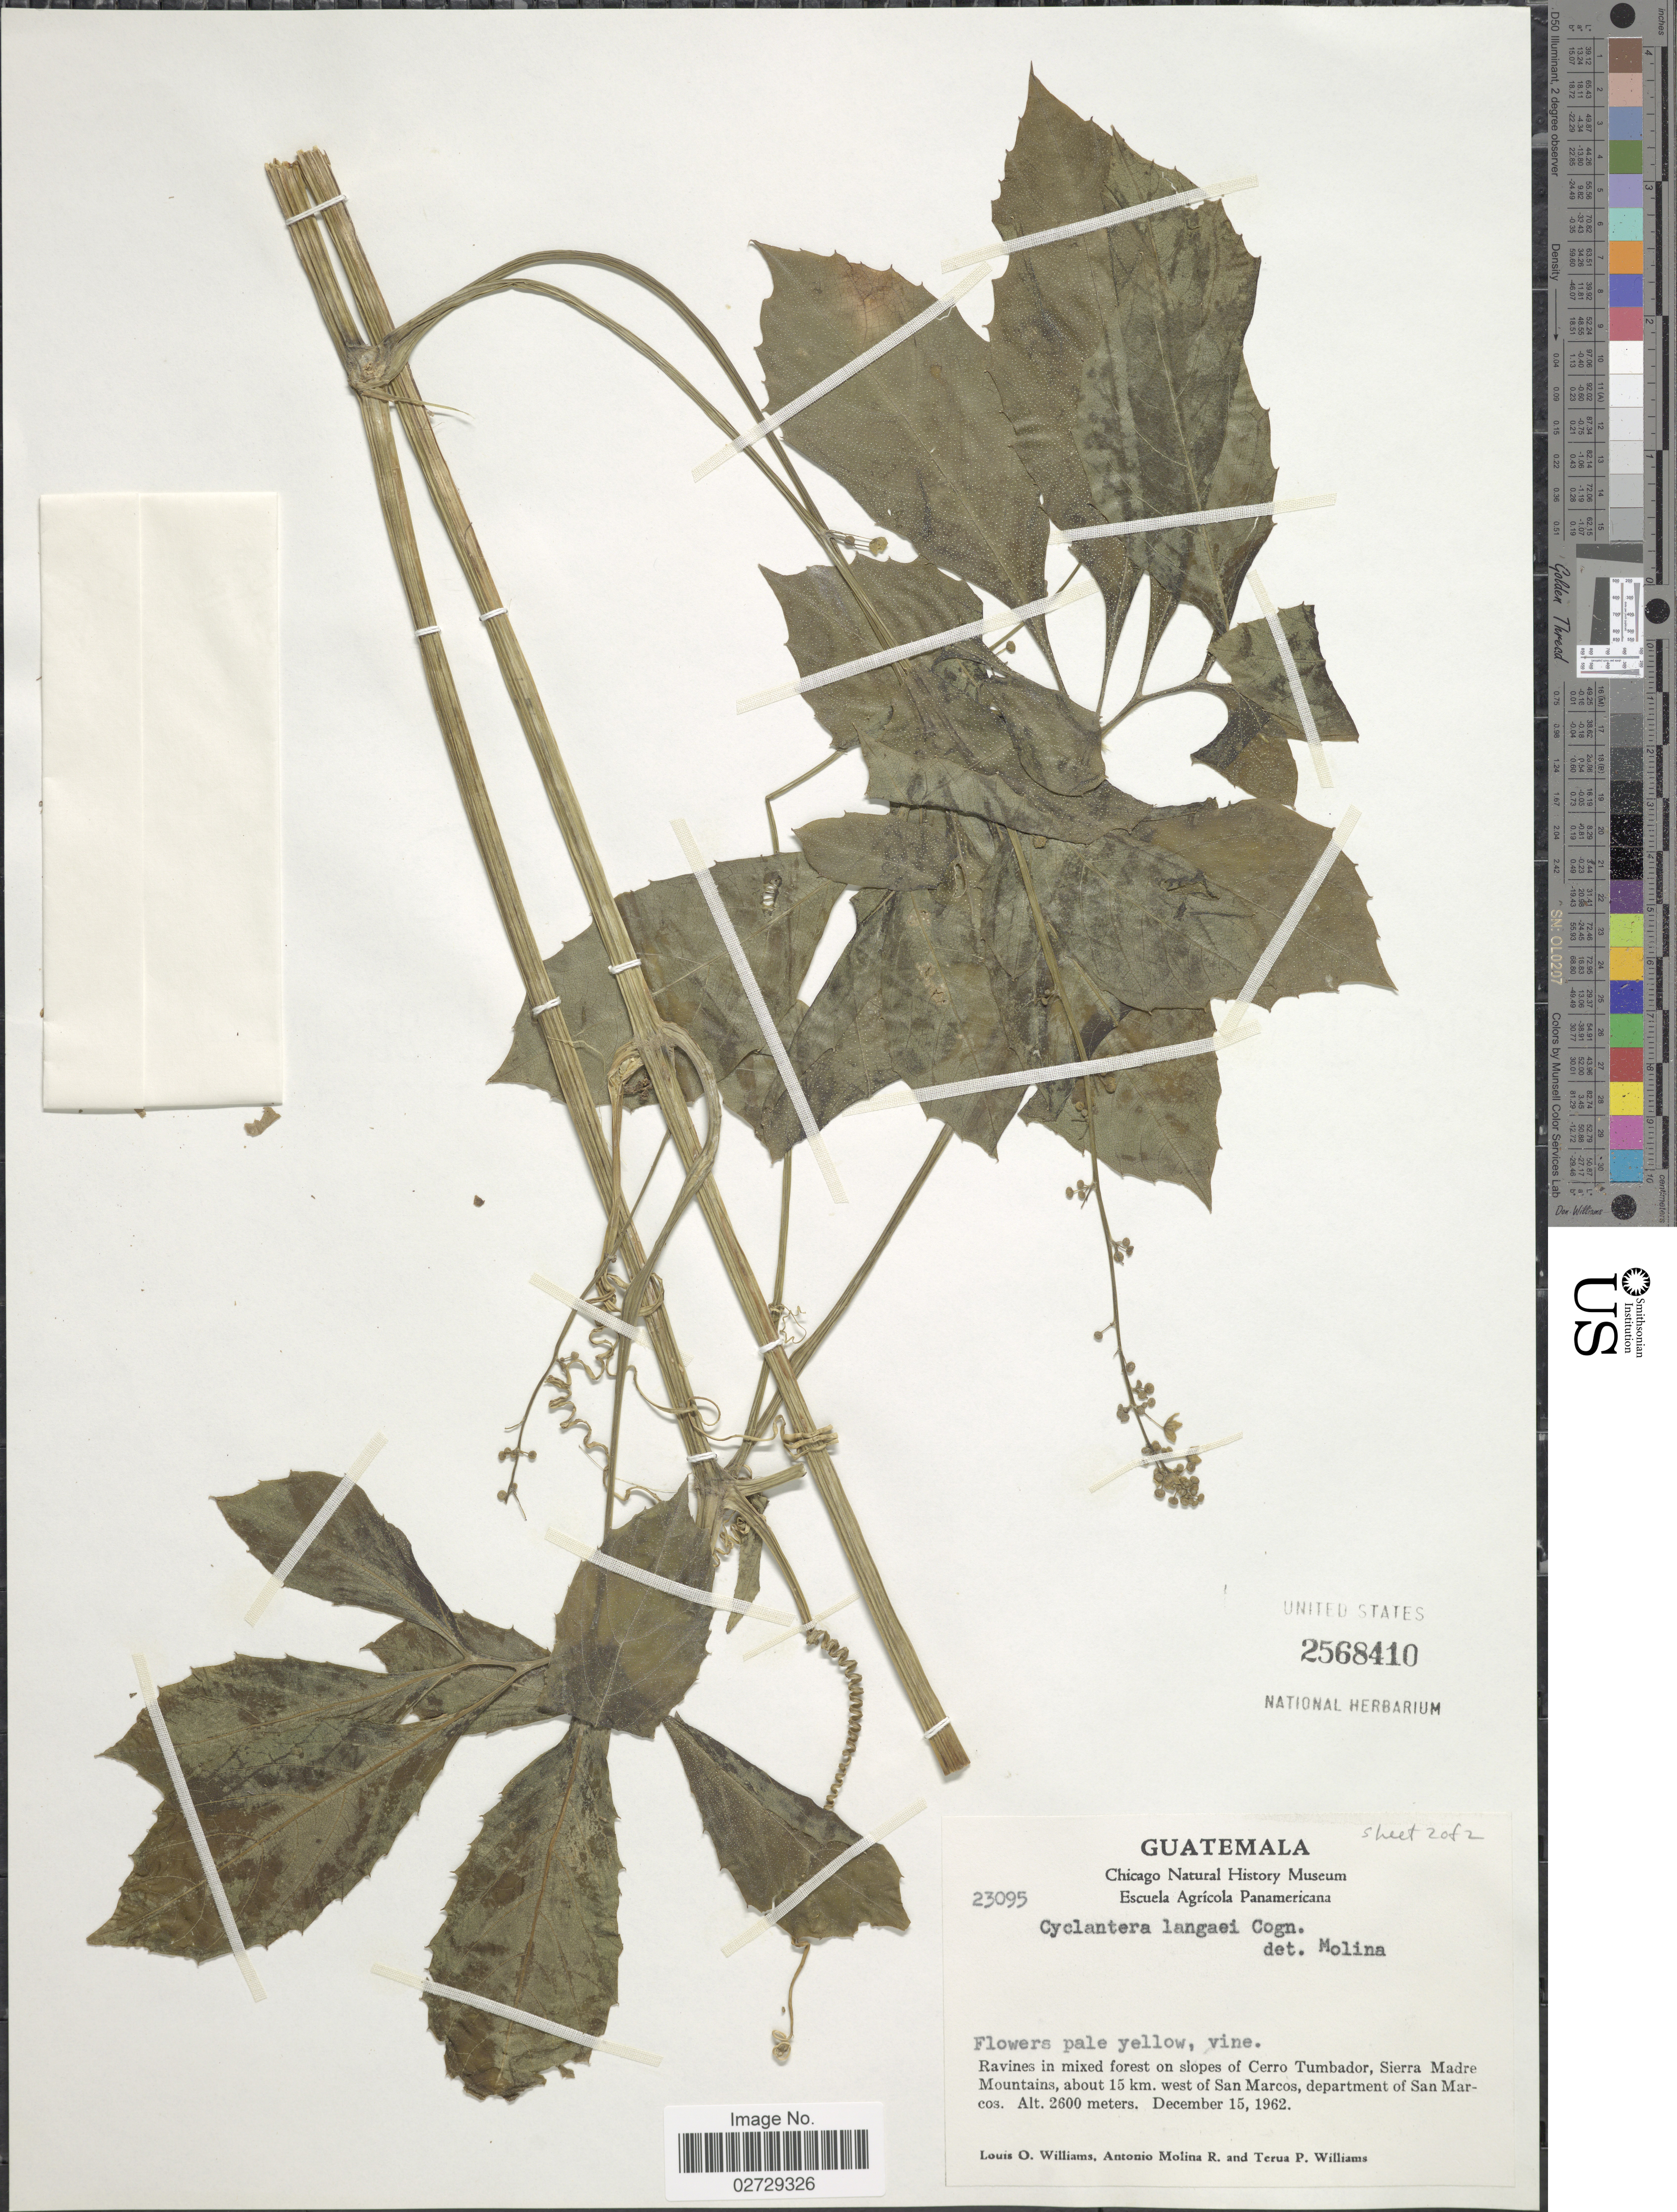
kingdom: Plantae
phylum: Tracheophyta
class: Magnoliopsida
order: Cucurbitales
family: Cucurbitaceae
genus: Cyclanthera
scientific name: Cyclanthera langaei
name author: Cogn.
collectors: L. O. Williams, A. Molina R. & T. P. Williams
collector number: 23095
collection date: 1962-12-15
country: Guatemala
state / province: San Marcos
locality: Ravines in mixed forest on slopes of Cerro Tumbador, Sierra Madre Mountains, about 15 km. west of San Marcos, department of San Martin.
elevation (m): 2600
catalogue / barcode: US 2568410